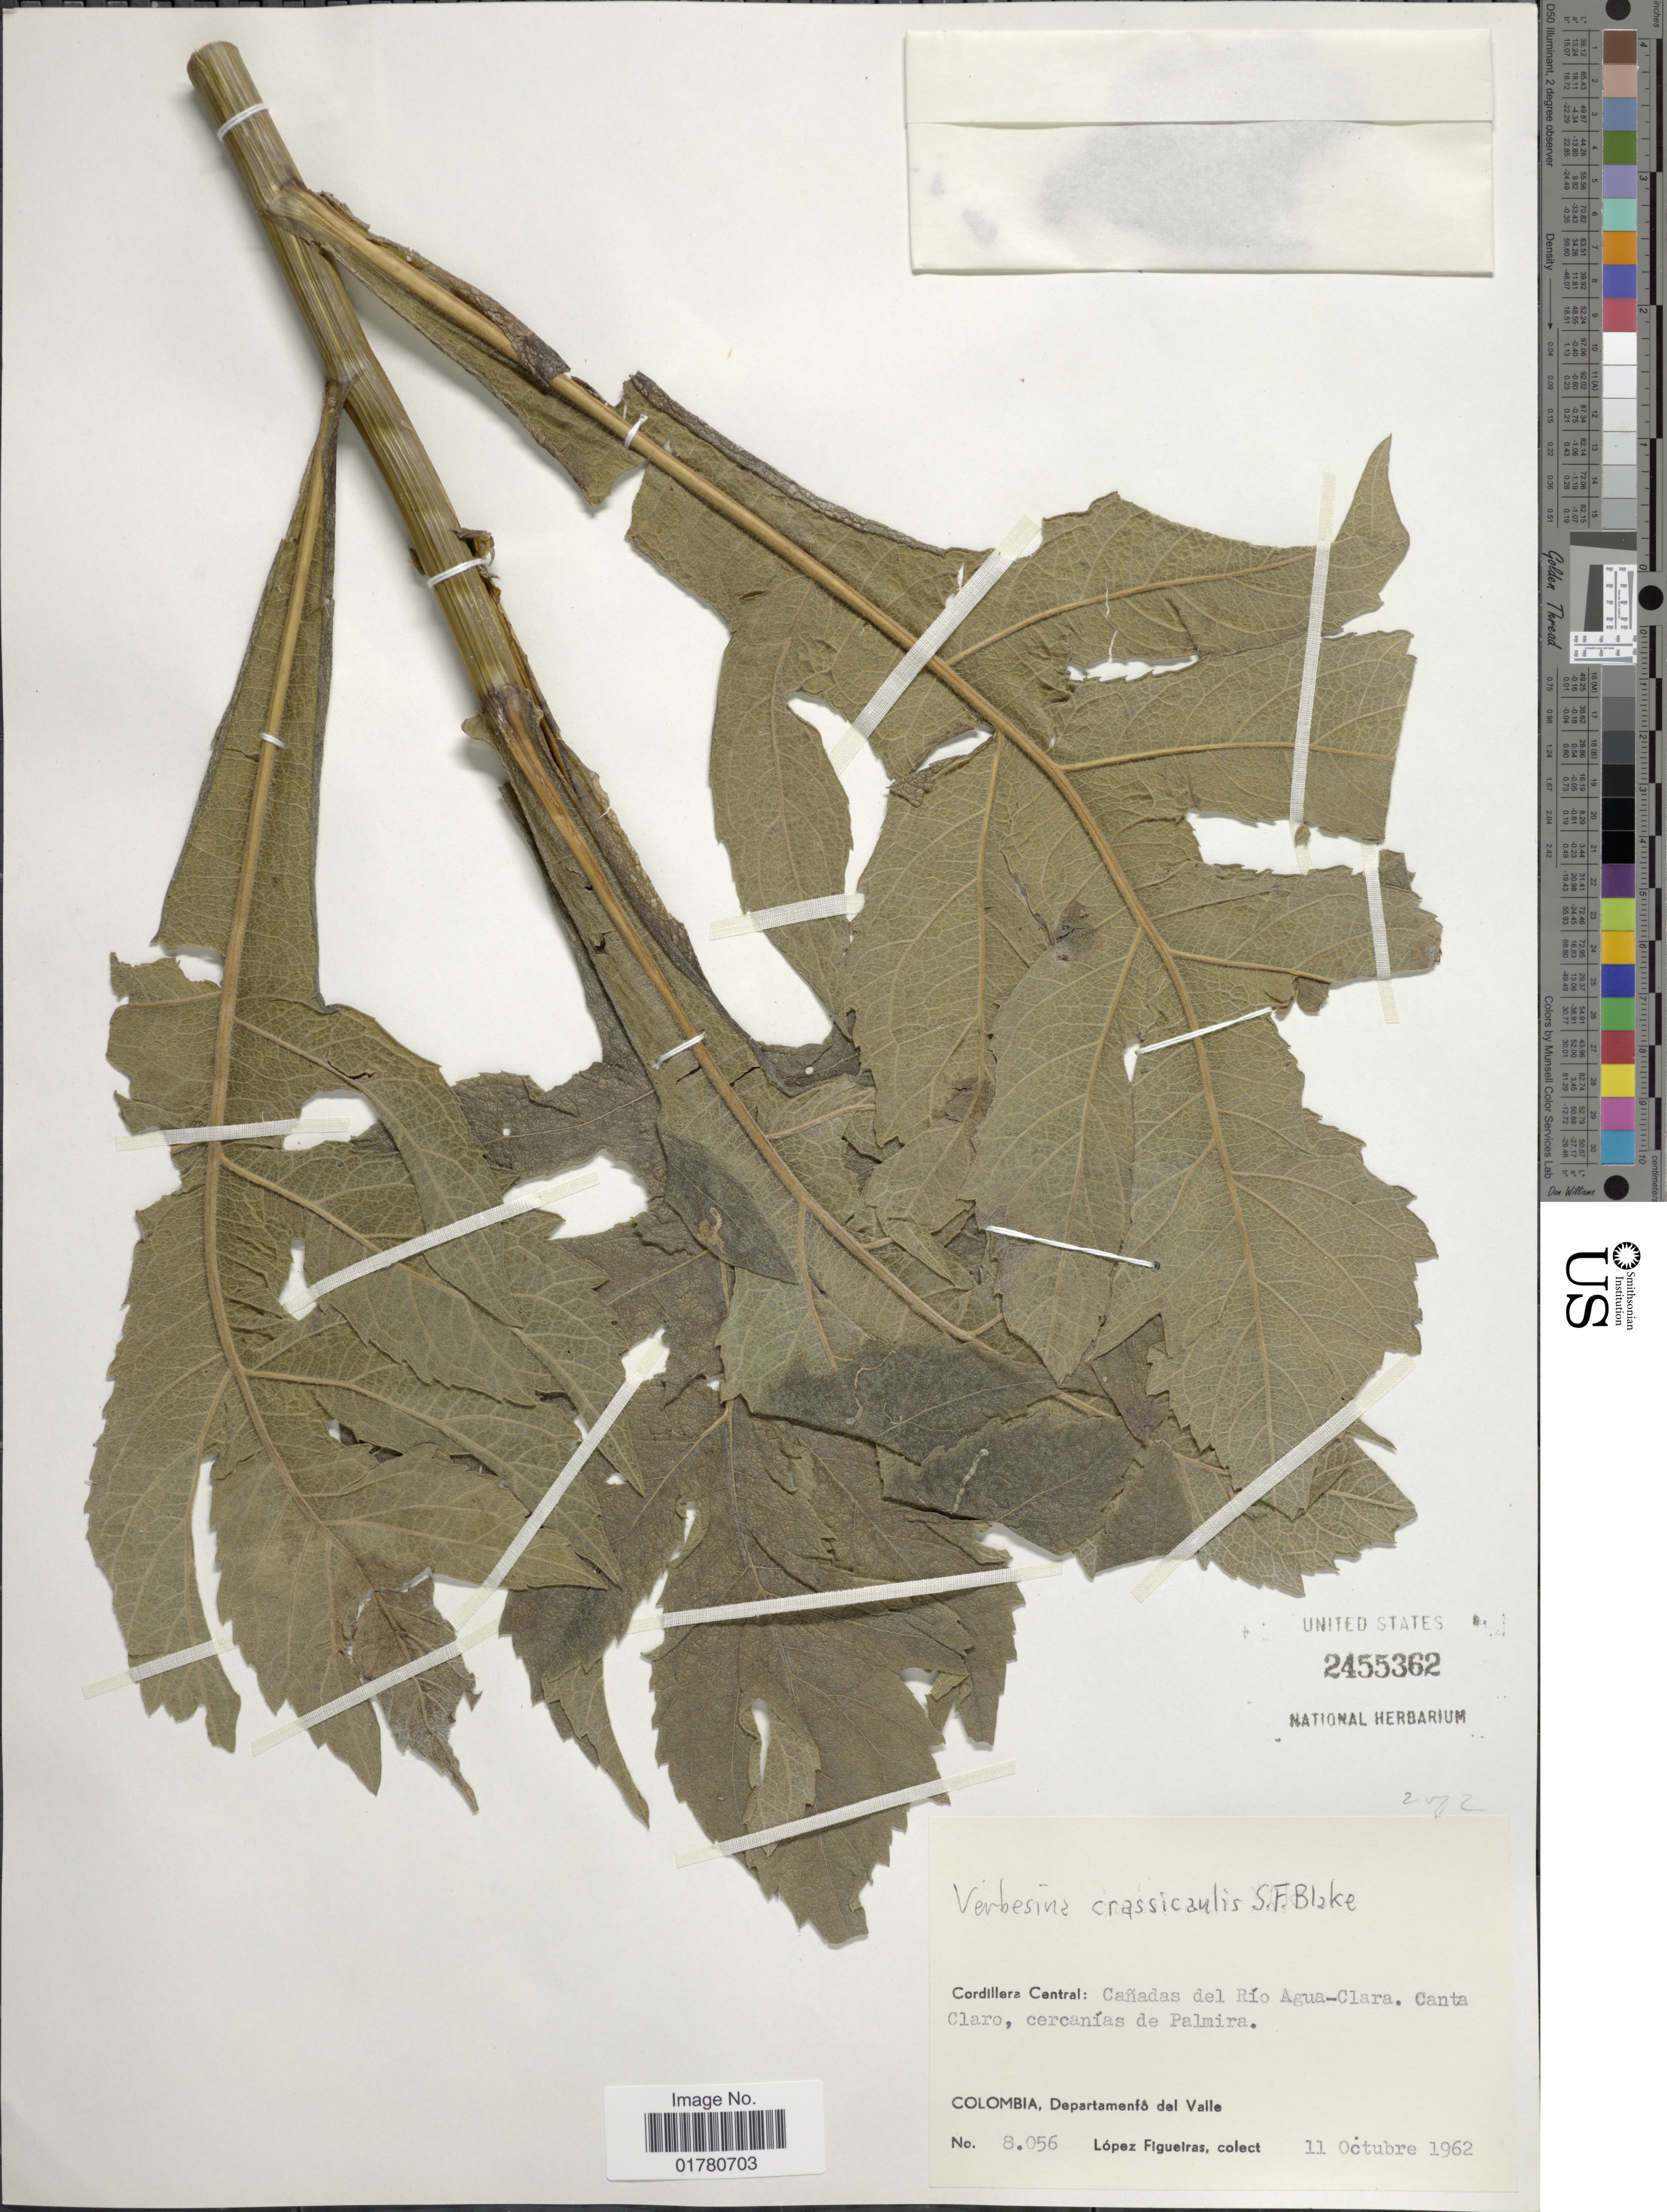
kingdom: Plantae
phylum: Tracheophyta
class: Magnoliopsida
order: Asterales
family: Asteraceae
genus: Verbesina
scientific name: Verbesina crassicaulis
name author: S.F. Blake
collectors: M. López Figueiras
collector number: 8056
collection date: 1962-10-11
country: Colombia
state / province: Valle del Cauca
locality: Cordillera Central: Cañadas del Río Agua-Clara, Canta Claro, cercanías de Palmira, Departamento del Valle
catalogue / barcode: US 2455362